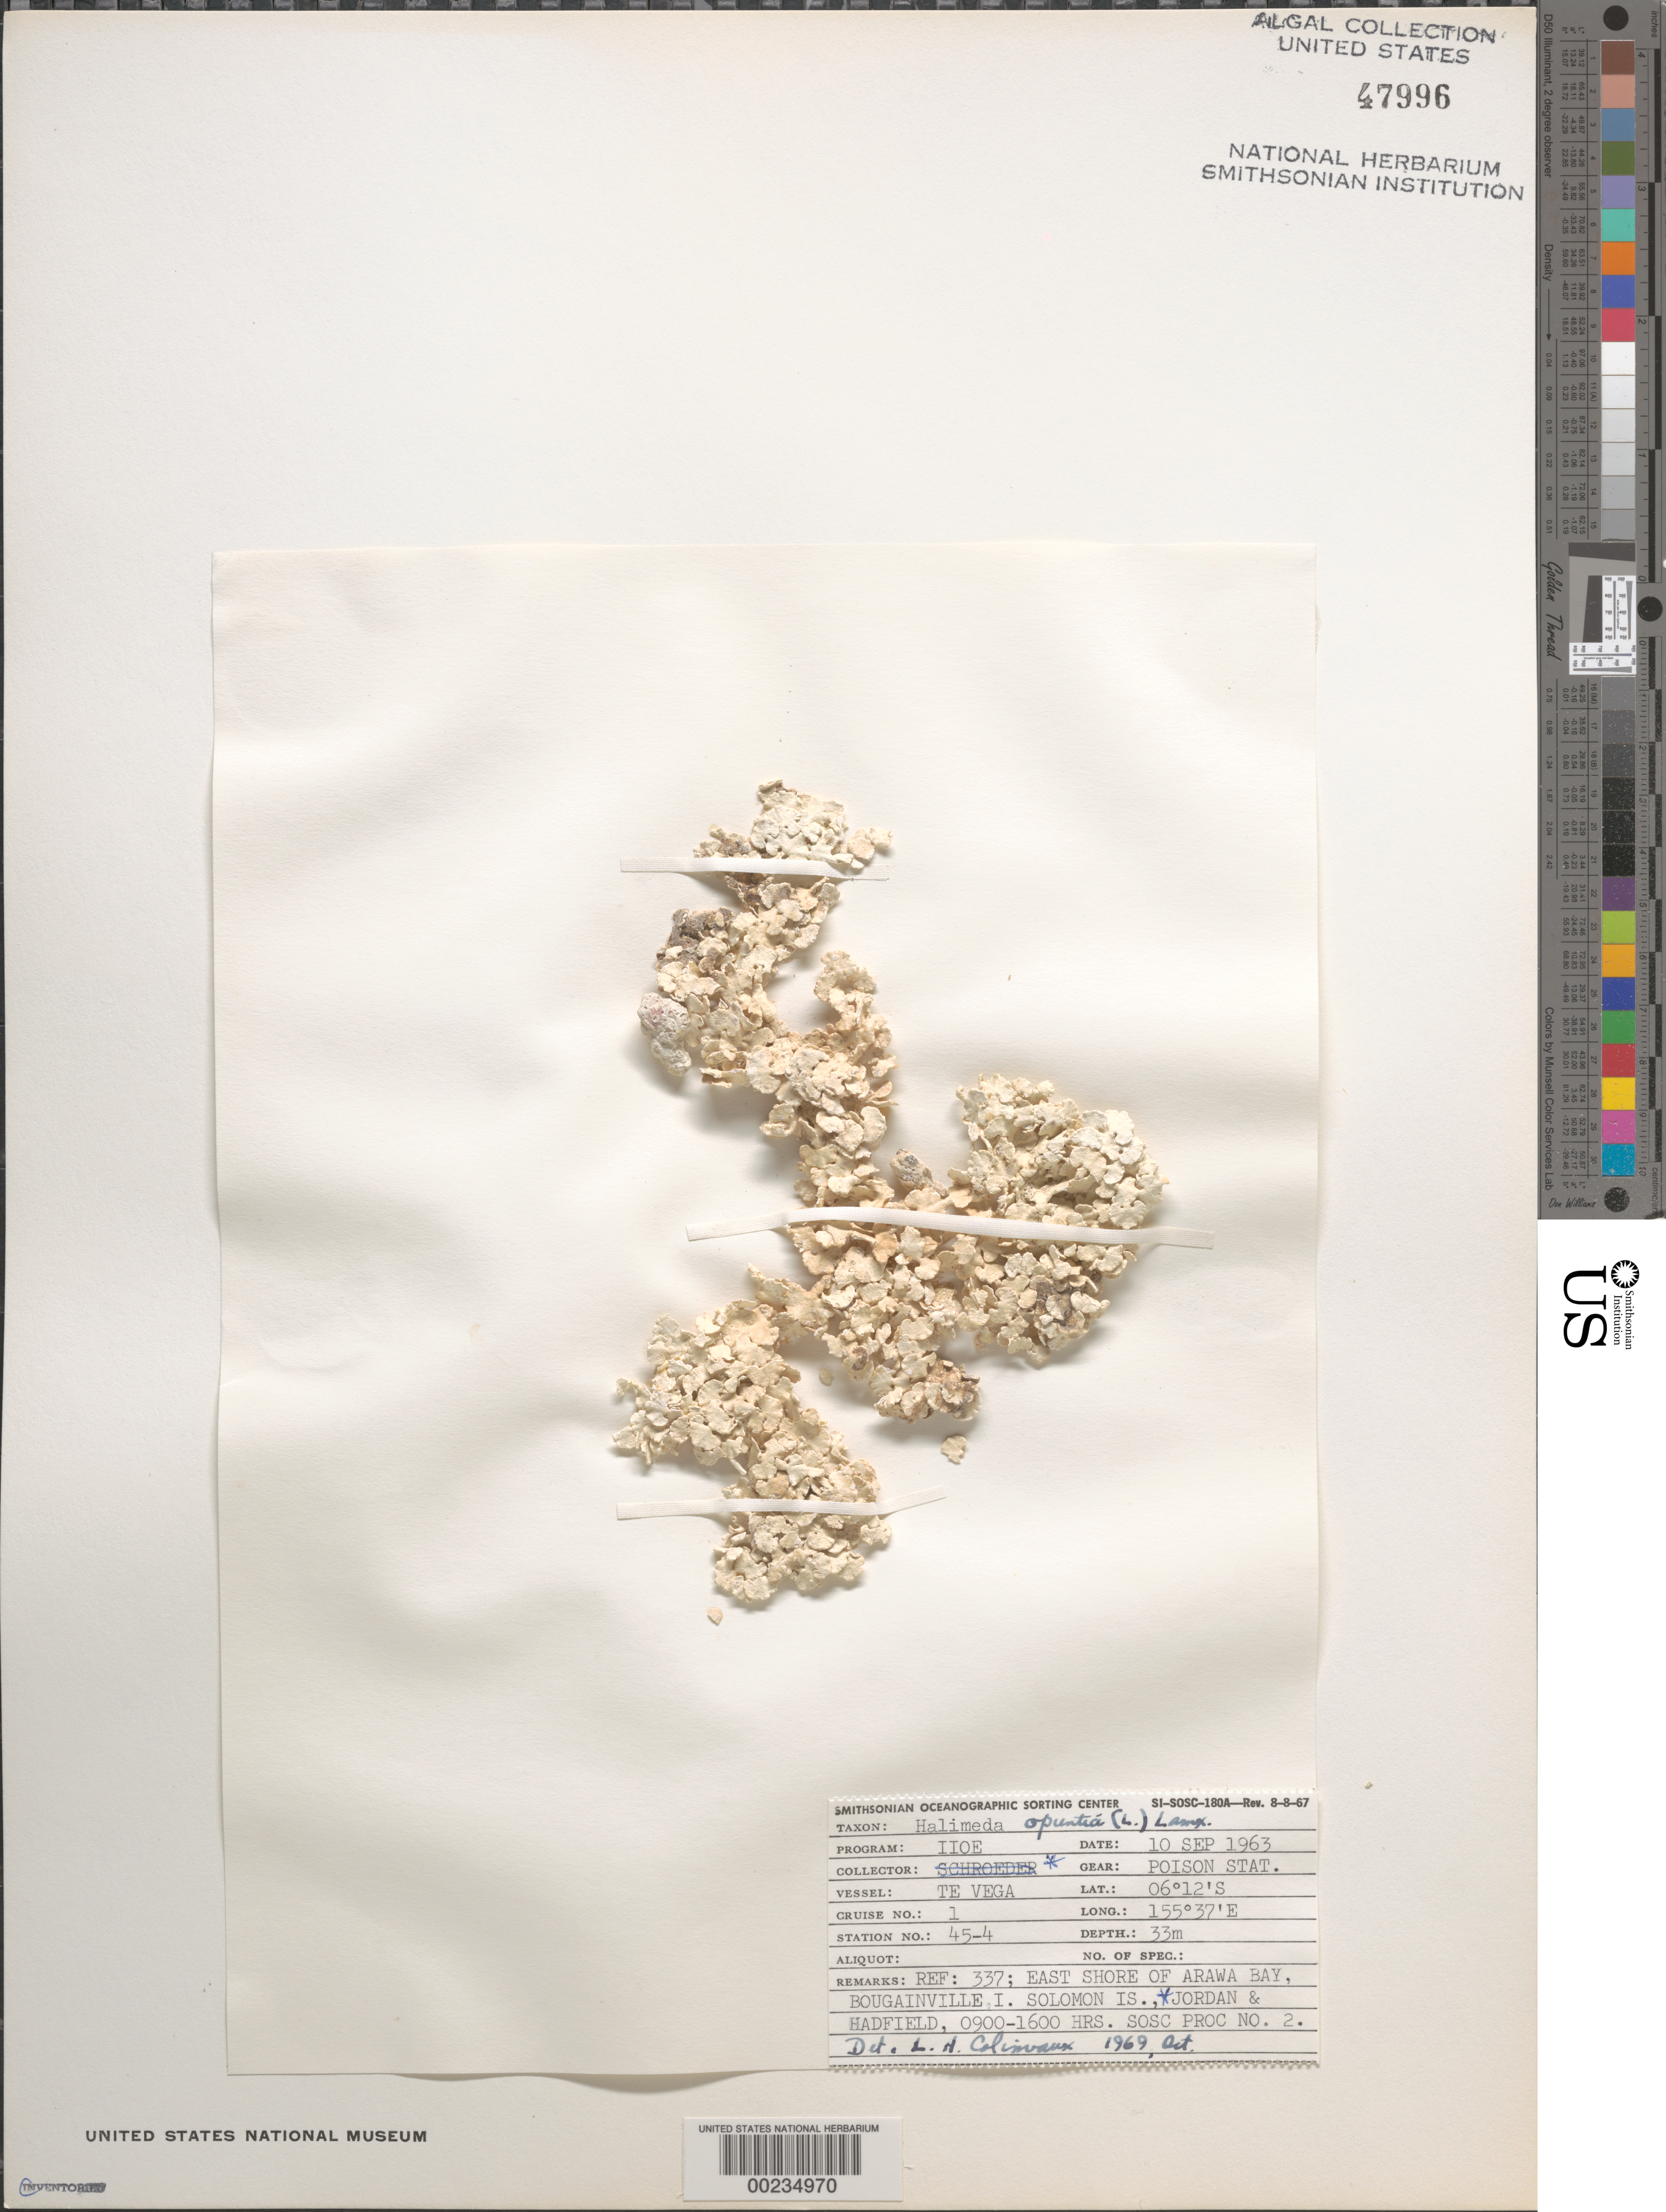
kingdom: Plantae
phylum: Chlorophyta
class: Ulvophyceae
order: Bryopsidales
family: Halimedaceae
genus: Halimeda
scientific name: Halimeda opuntia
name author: (L.) J.V.Lamouroux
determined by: Hillis-Colinvaux, L.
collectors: -. Jordan & -. Hadfield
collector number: Station 45-4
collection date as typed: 10 Sep 1963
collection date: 1963-09-10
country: Papua New Guinea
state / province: Bougainville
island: Bougainville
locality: Arawa Bay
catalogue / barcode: US 47996